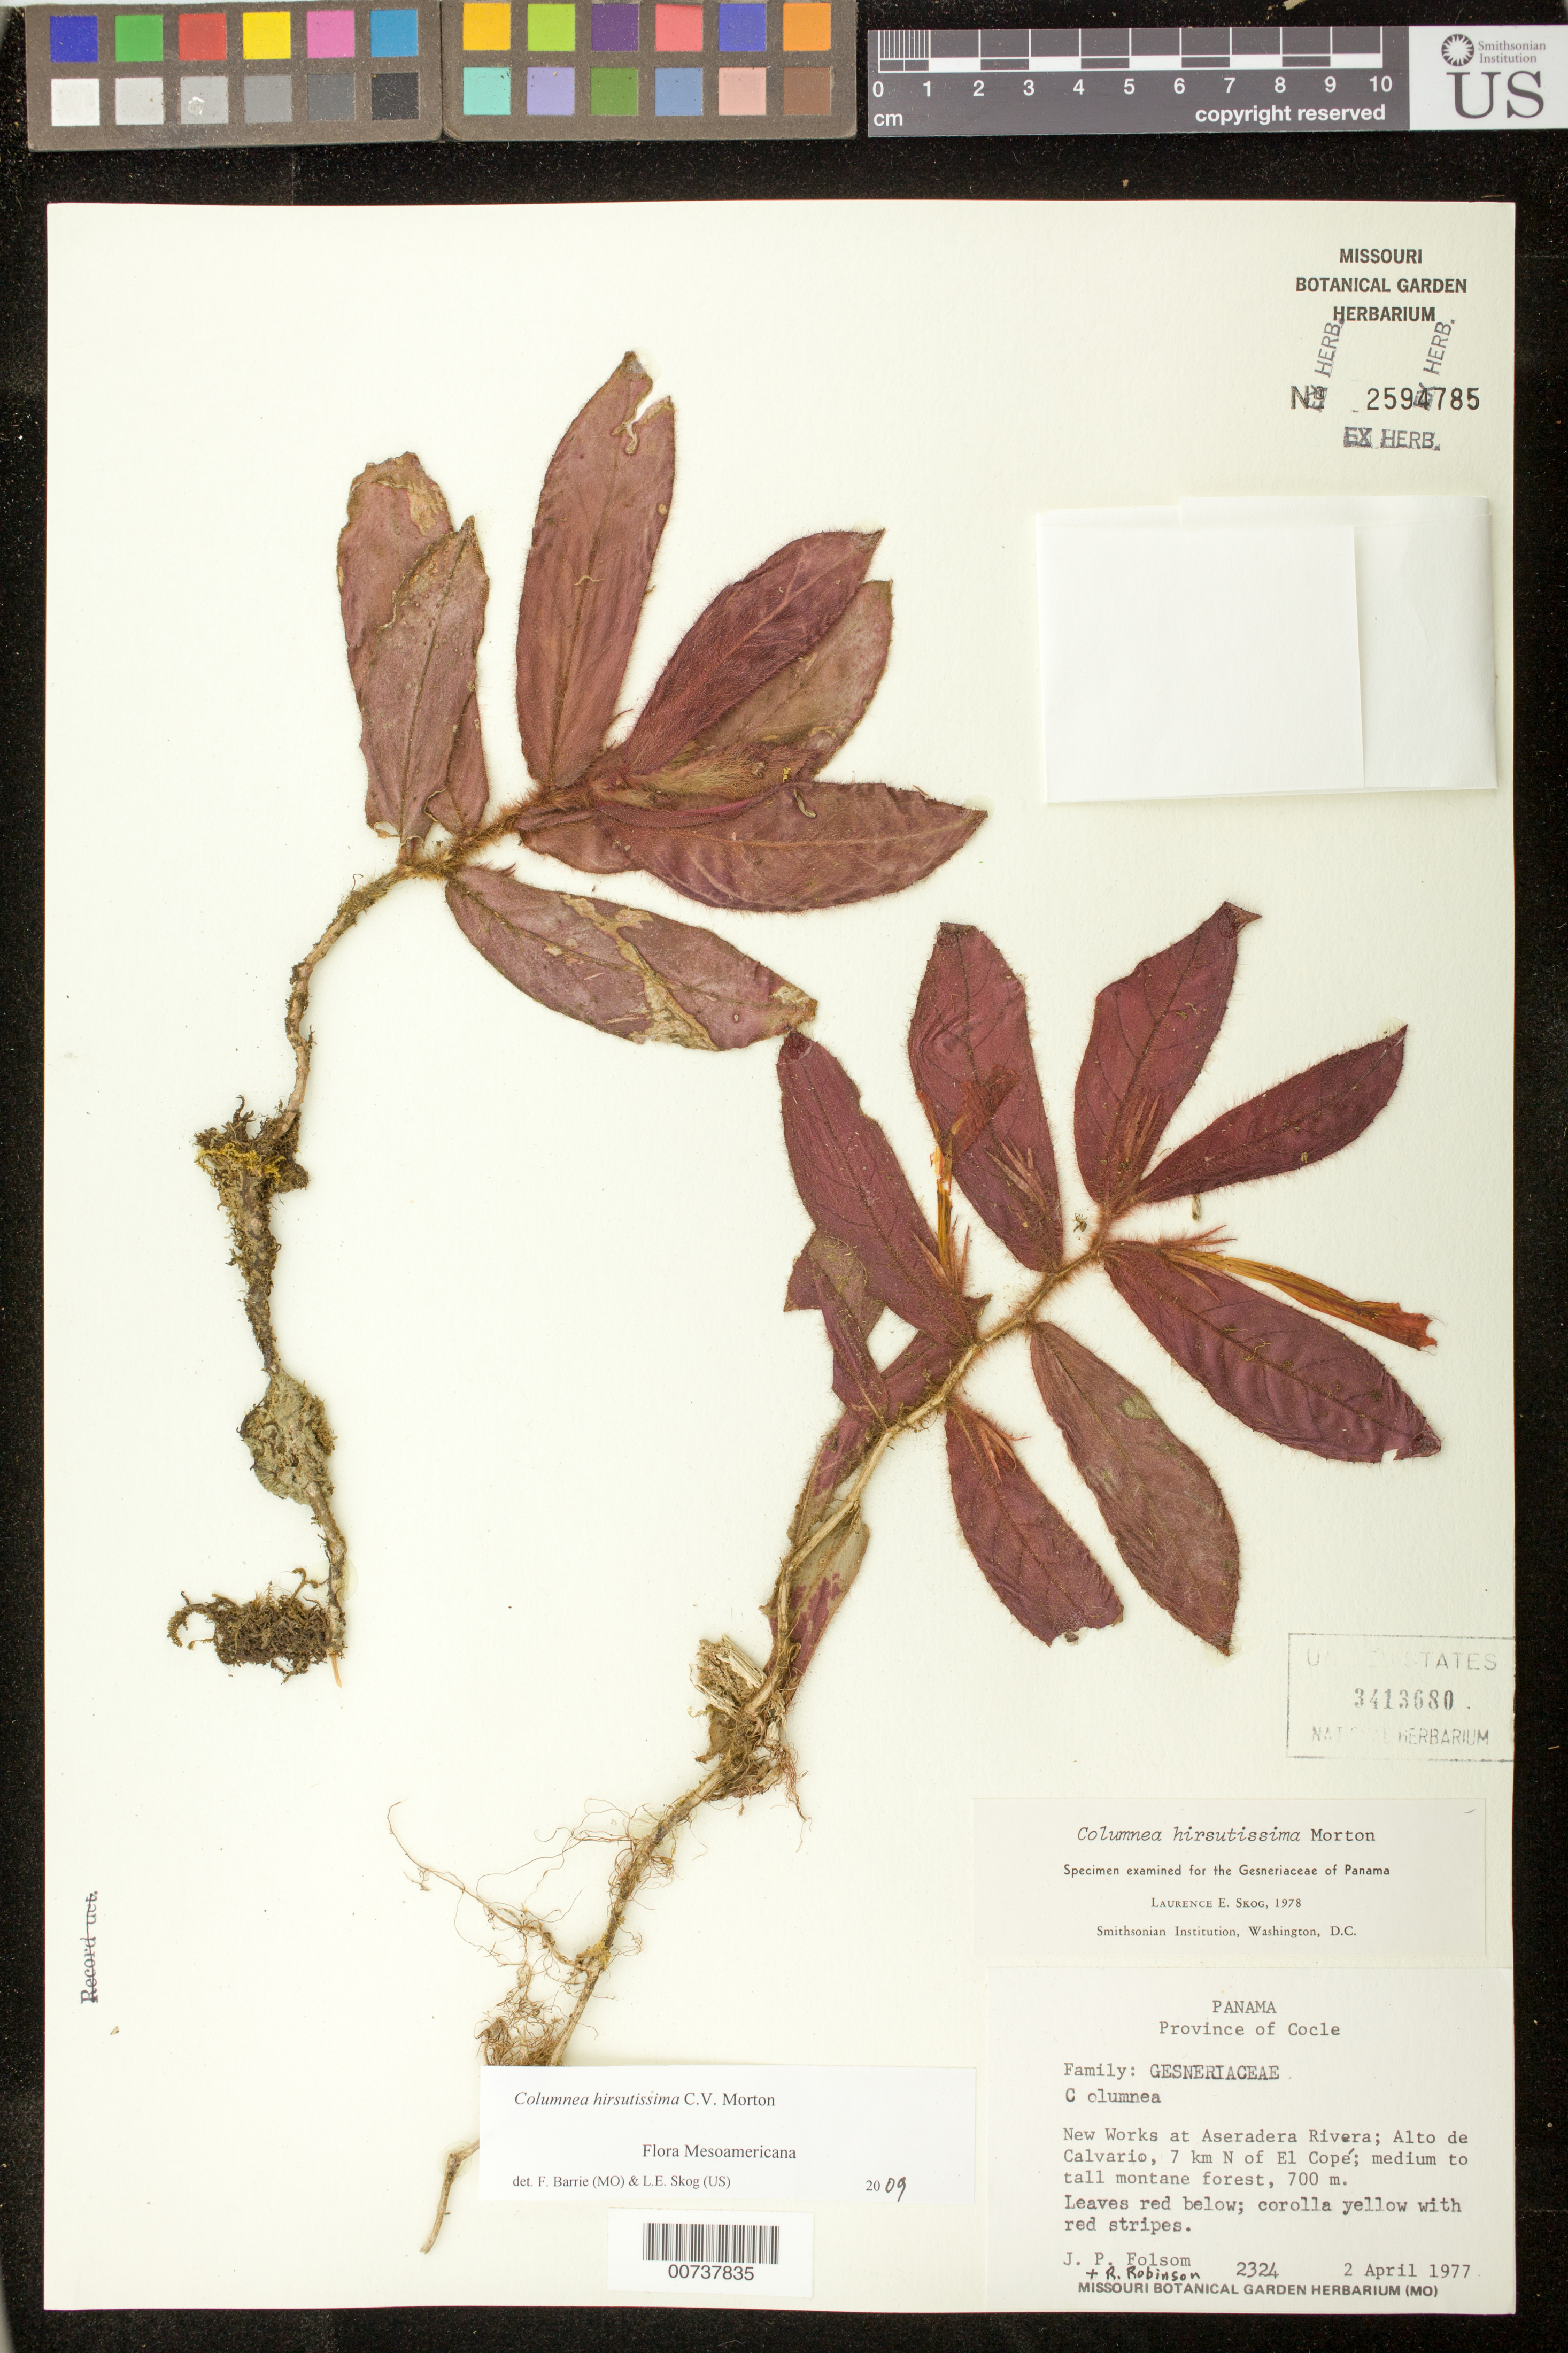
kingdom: Plantae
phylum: Tracheophyta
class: Magnoliopsida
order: Lamiales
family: Gesneriaceae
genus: Columnea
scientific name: Columnea hirsutissima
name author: C.V. Morton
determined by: Skog, Laurence E.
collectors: J. P. Folsom & R. Robinson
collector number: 2324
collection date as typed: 02 Apr 1977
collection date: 1977-04-02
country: Panama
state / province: Coclé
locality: New Works at Aseradera Rivera, Alto de Calvario, 7 km N of El Cope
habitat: Medium to tall montane forest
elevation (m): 700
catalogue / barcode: US 3413680